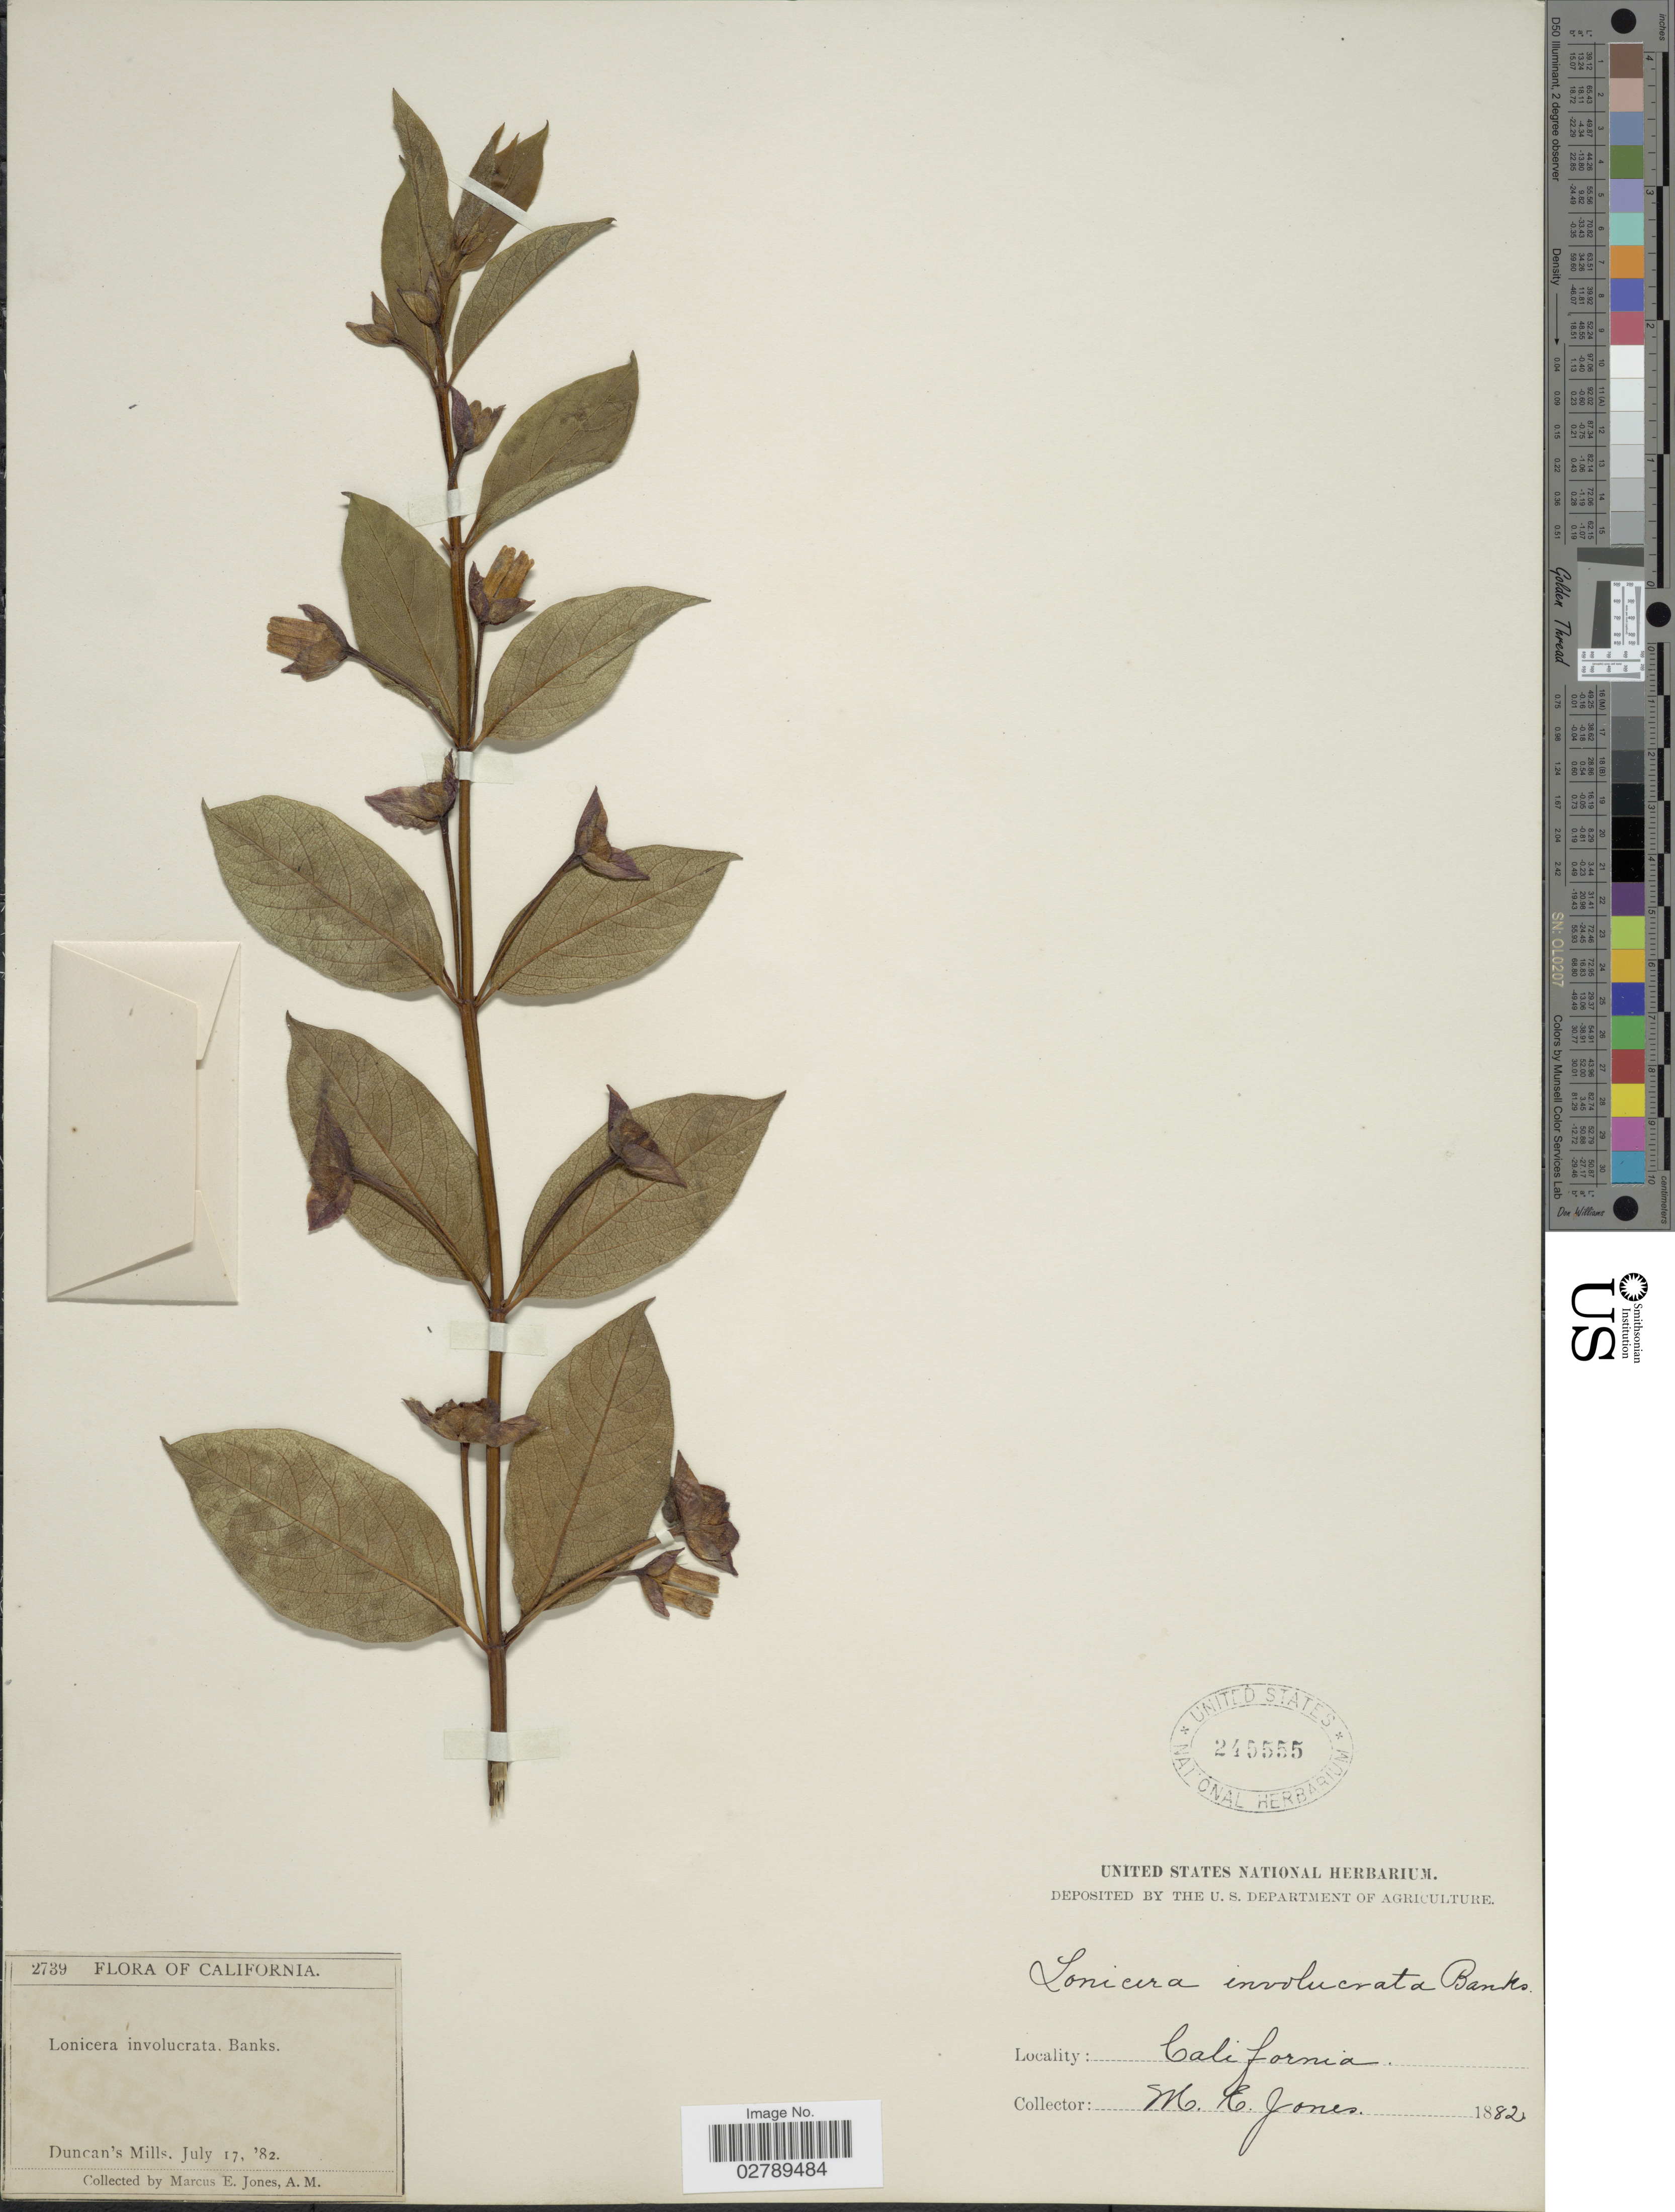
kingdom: Plantae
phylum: Tracheophyta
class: Magnoliopsida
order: Dipsacales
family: Caprifoliaceae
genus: Lonicera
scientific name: Lonicera involucrata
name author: (Richardson) Banks ex Spreng.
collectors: M. E. Jones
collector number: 2739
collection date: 1882-07-17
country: United States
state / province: California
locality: Duncan's Mills.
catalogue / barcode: US 245555